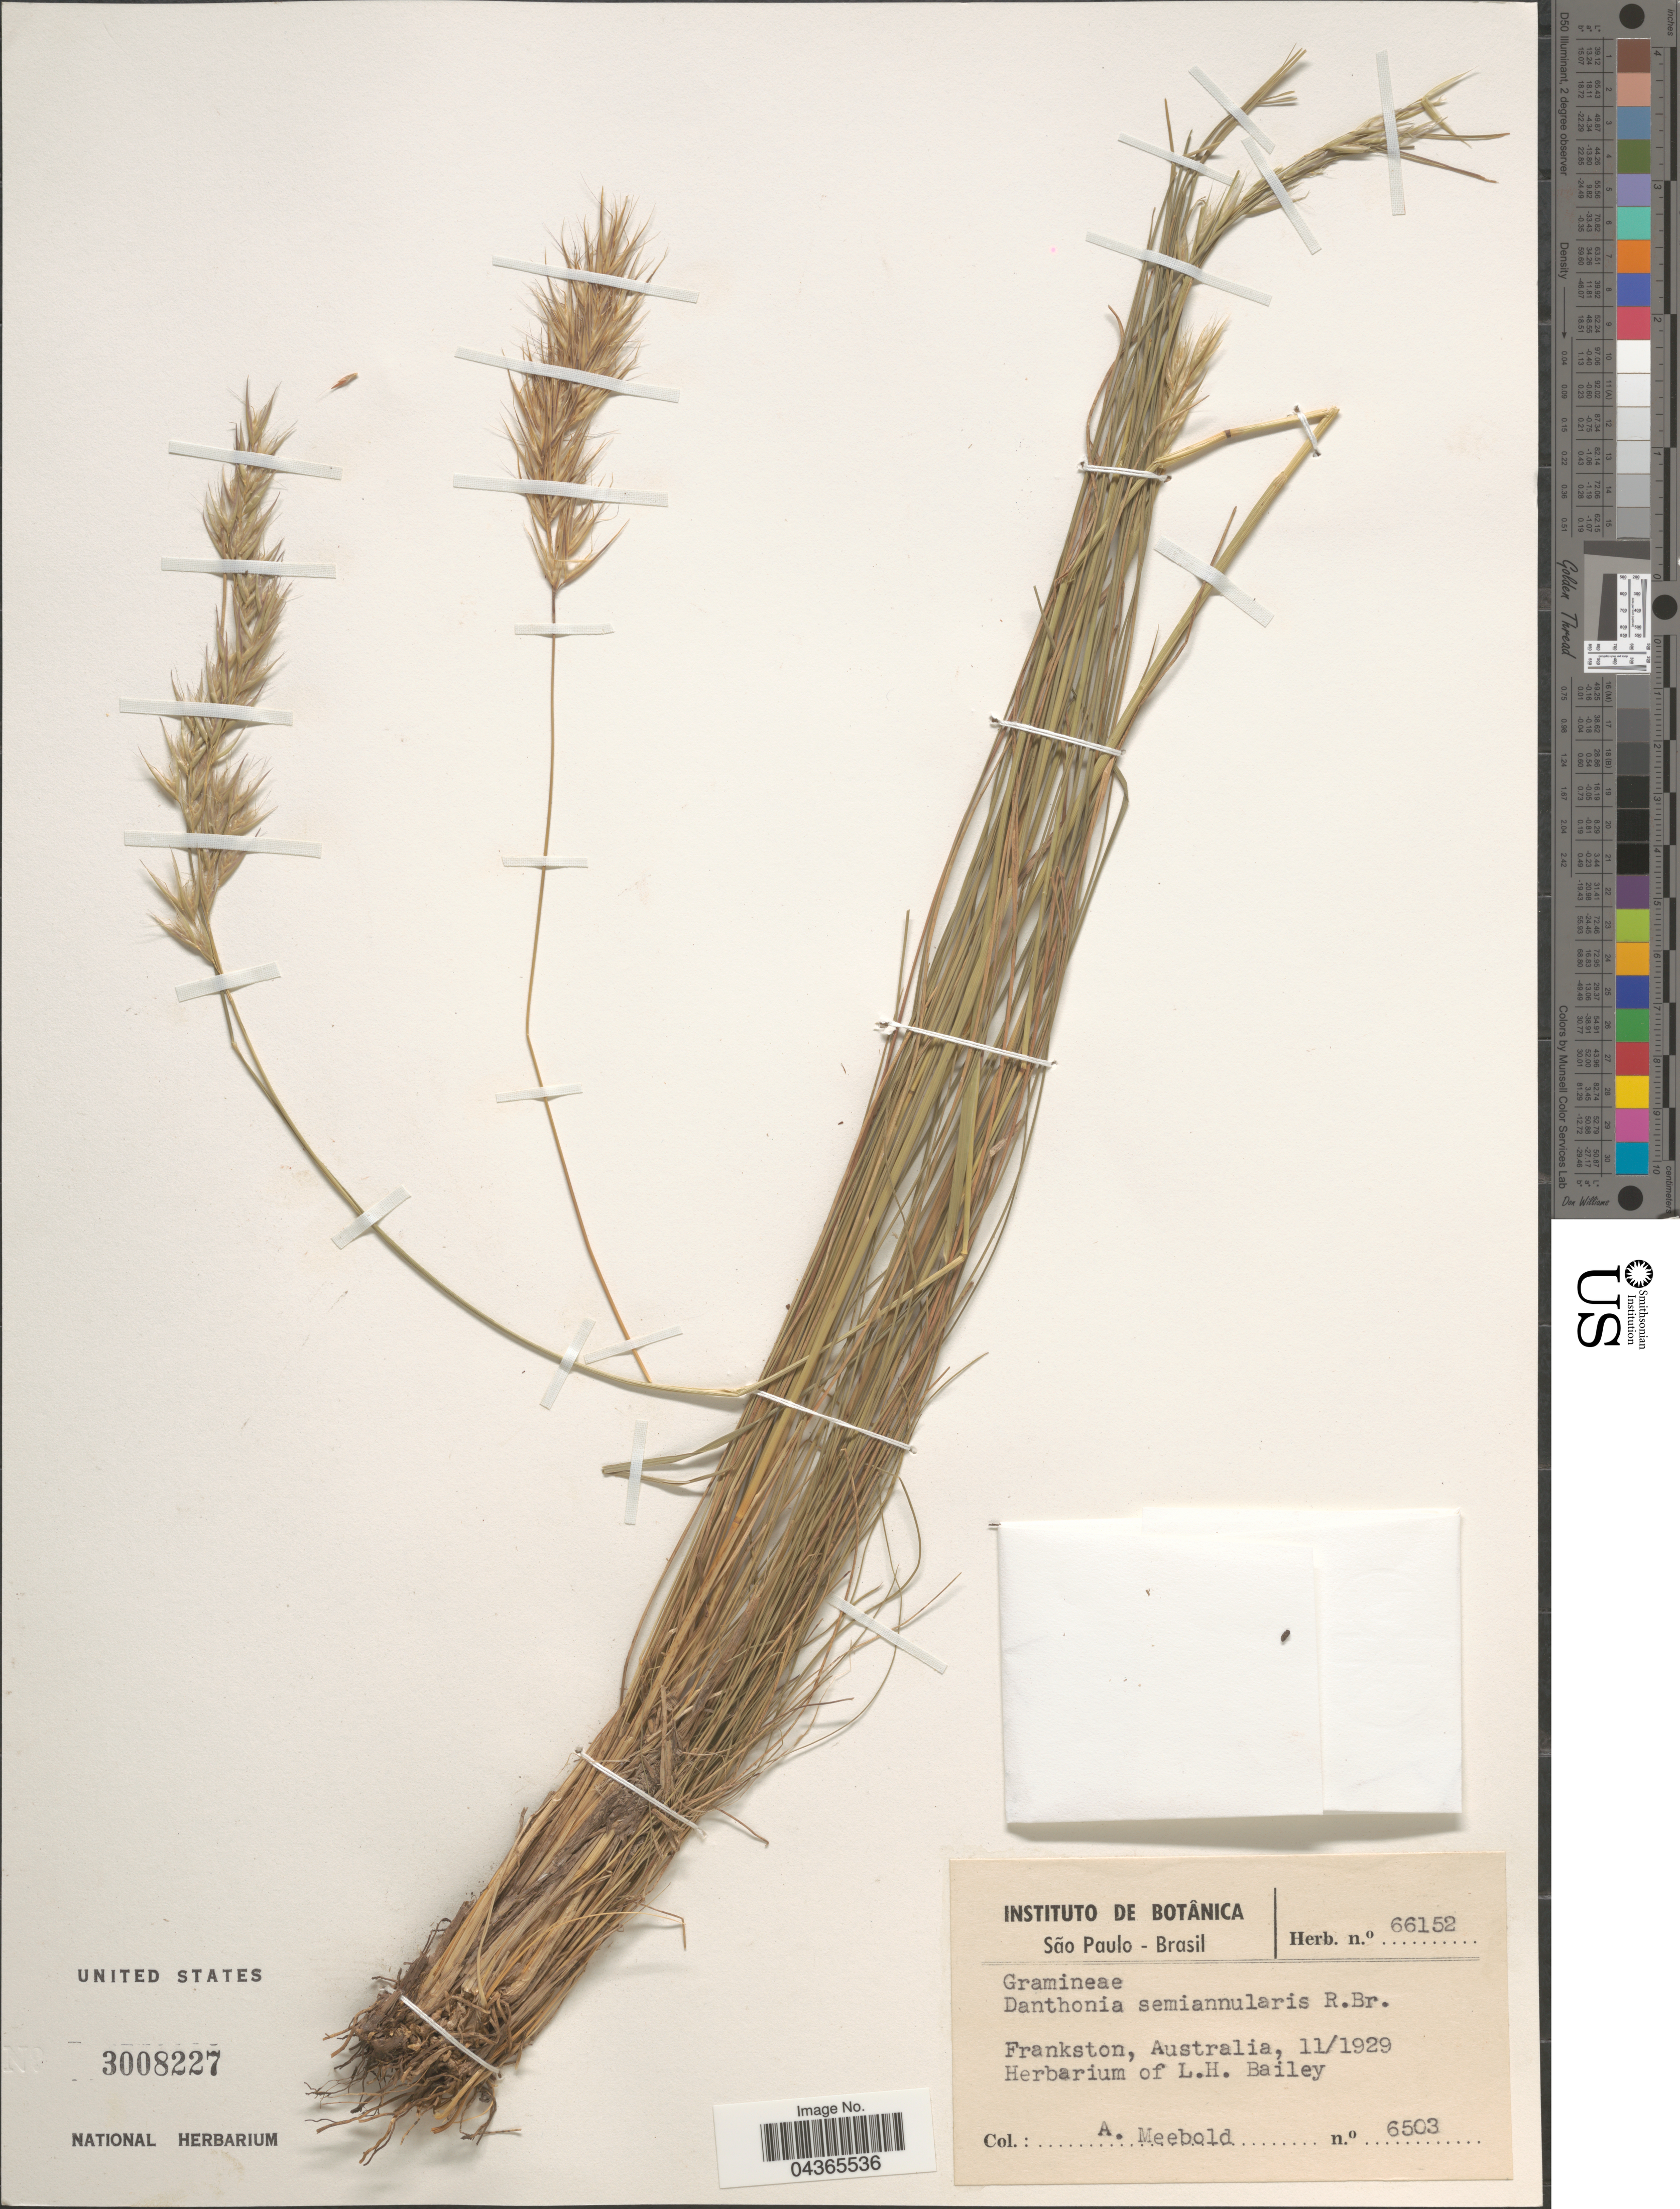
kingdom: Plantae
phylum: Tracheophyta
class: Liliopsida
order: Poales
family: Poaceae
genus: Rytidosperma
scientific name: Rytidosperma semiannulare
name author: (Labill.) Connor & Edgar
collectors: A. Meebold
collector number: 6503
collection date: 1929-11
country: Australia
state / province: Victoria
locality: Frankston.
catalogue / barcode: US 3008227